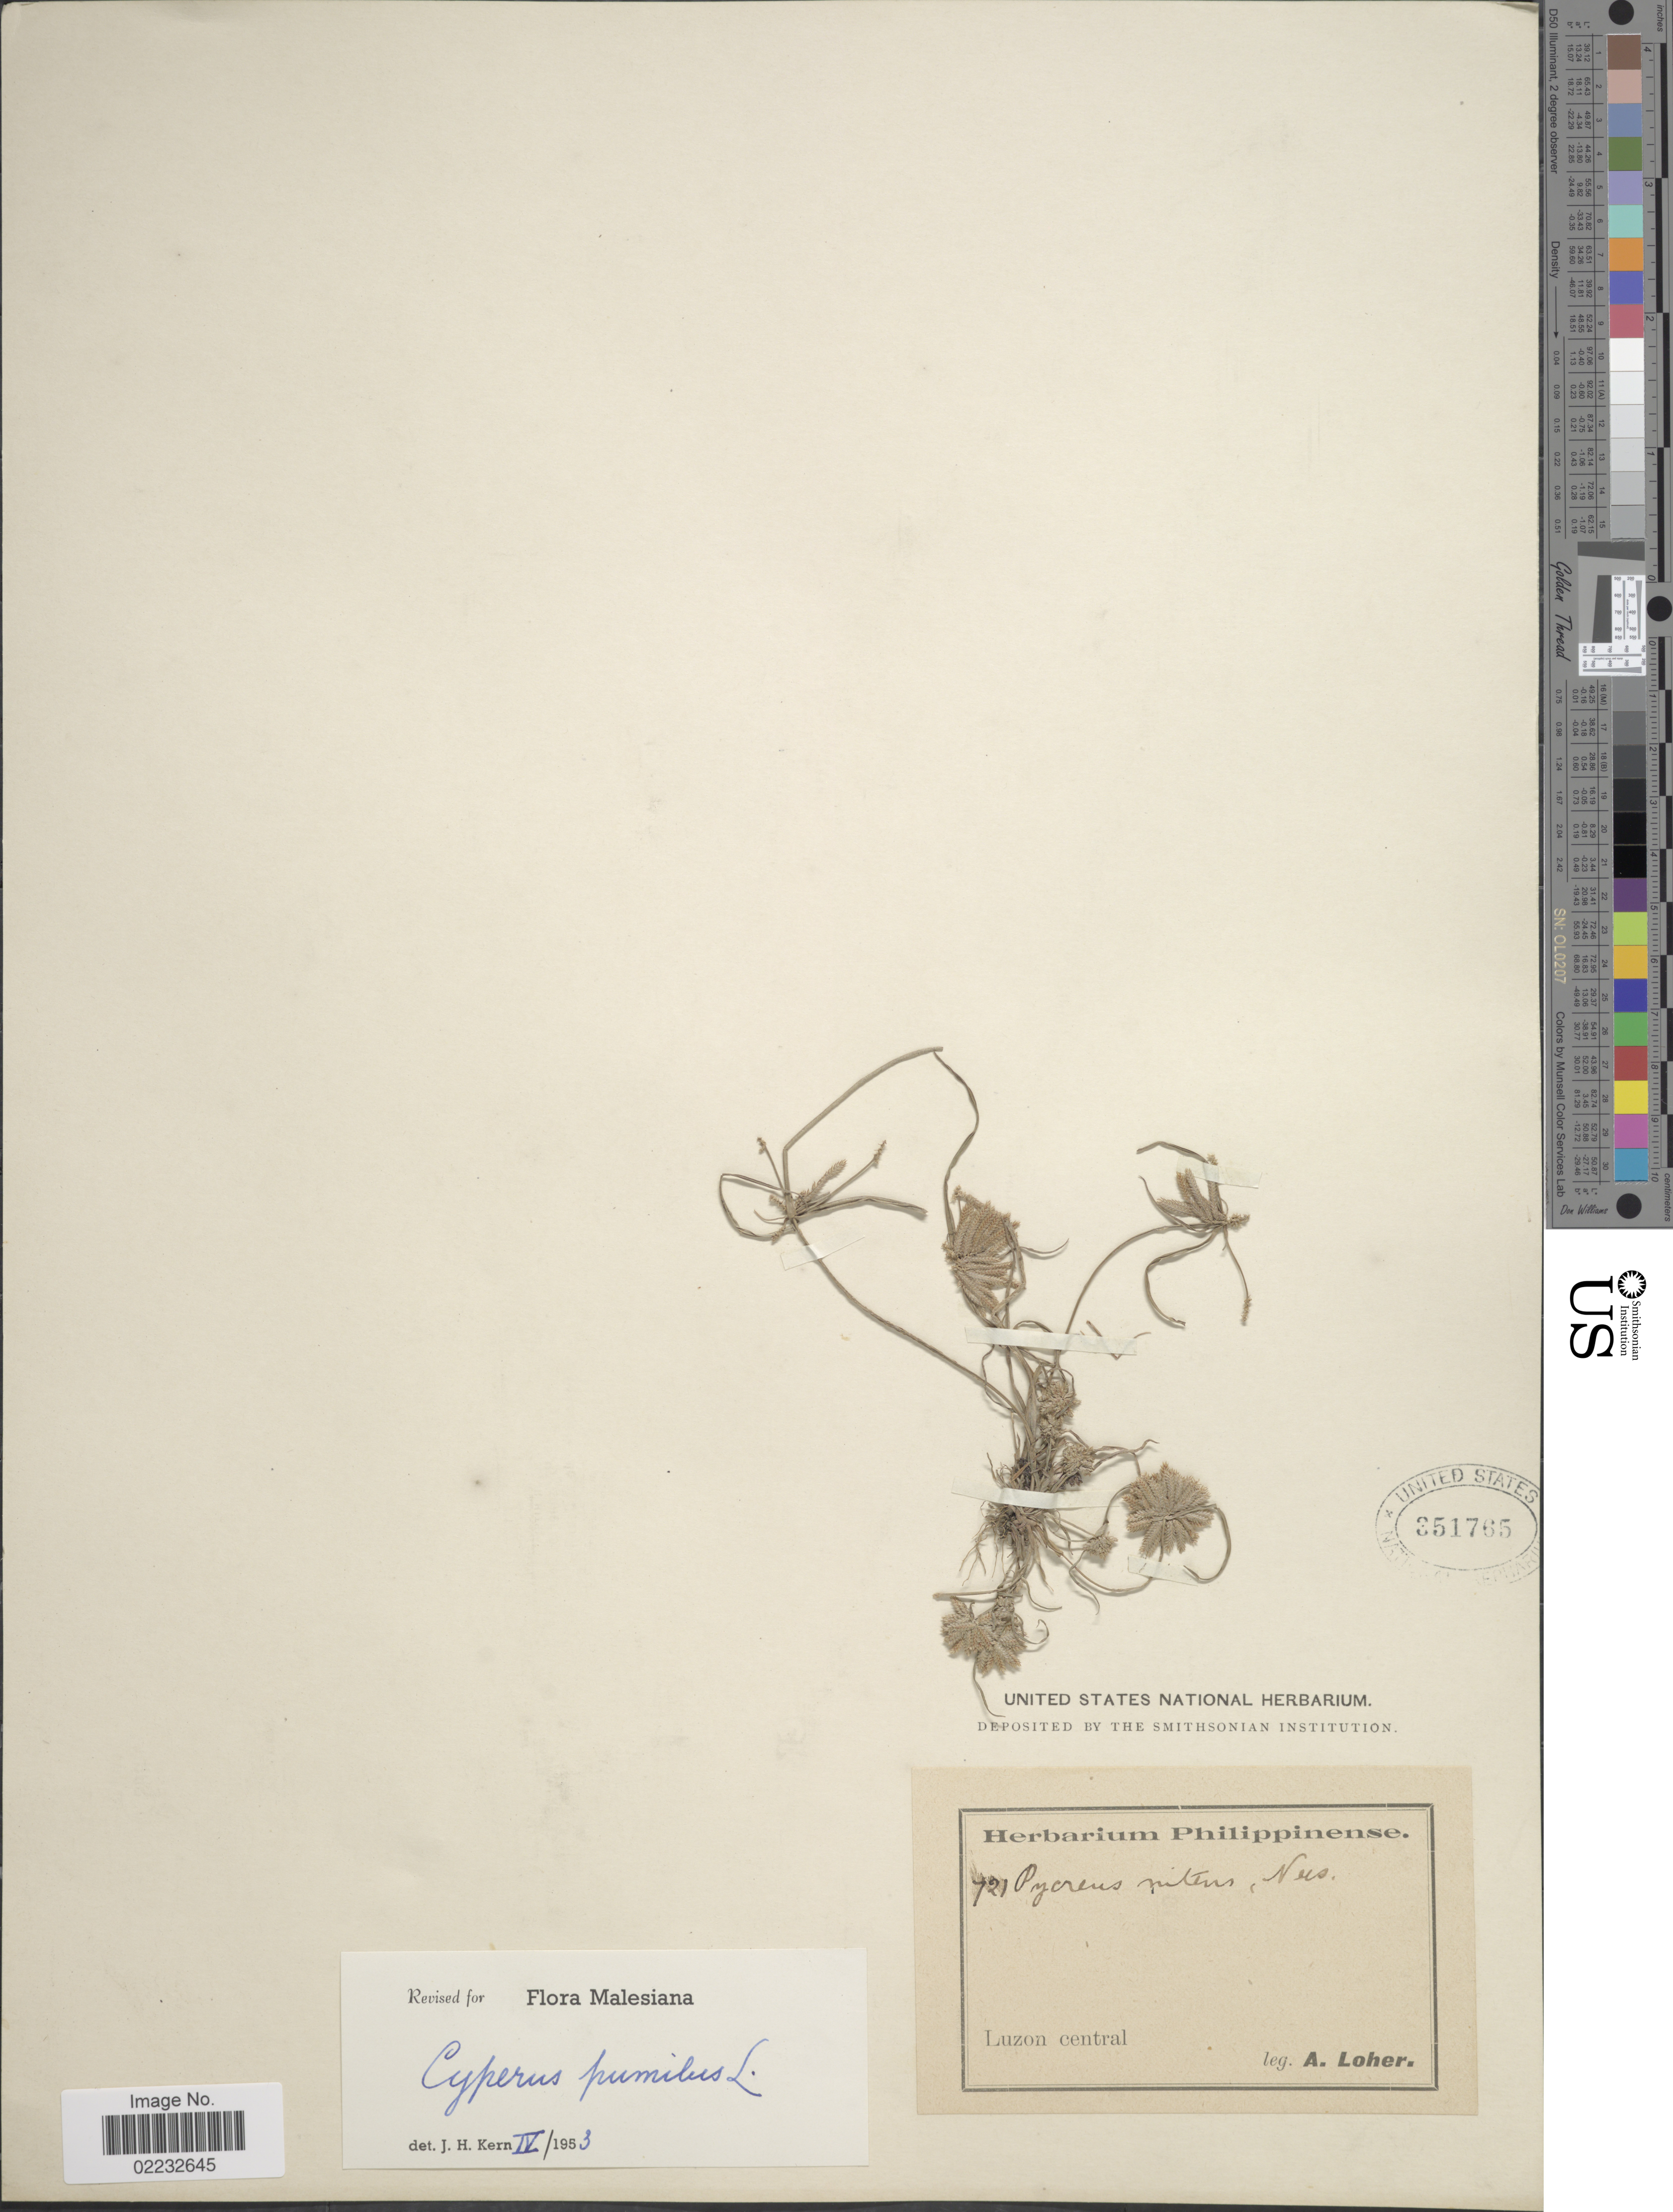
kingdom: Plantae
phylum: Tracheophyta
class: Liliopsida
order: Poales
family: Cyperaceae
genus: Cyperus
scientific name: Cyperus pumilus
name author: L.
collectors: A. Loher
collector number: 721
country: Philippines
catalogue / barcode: US 351765